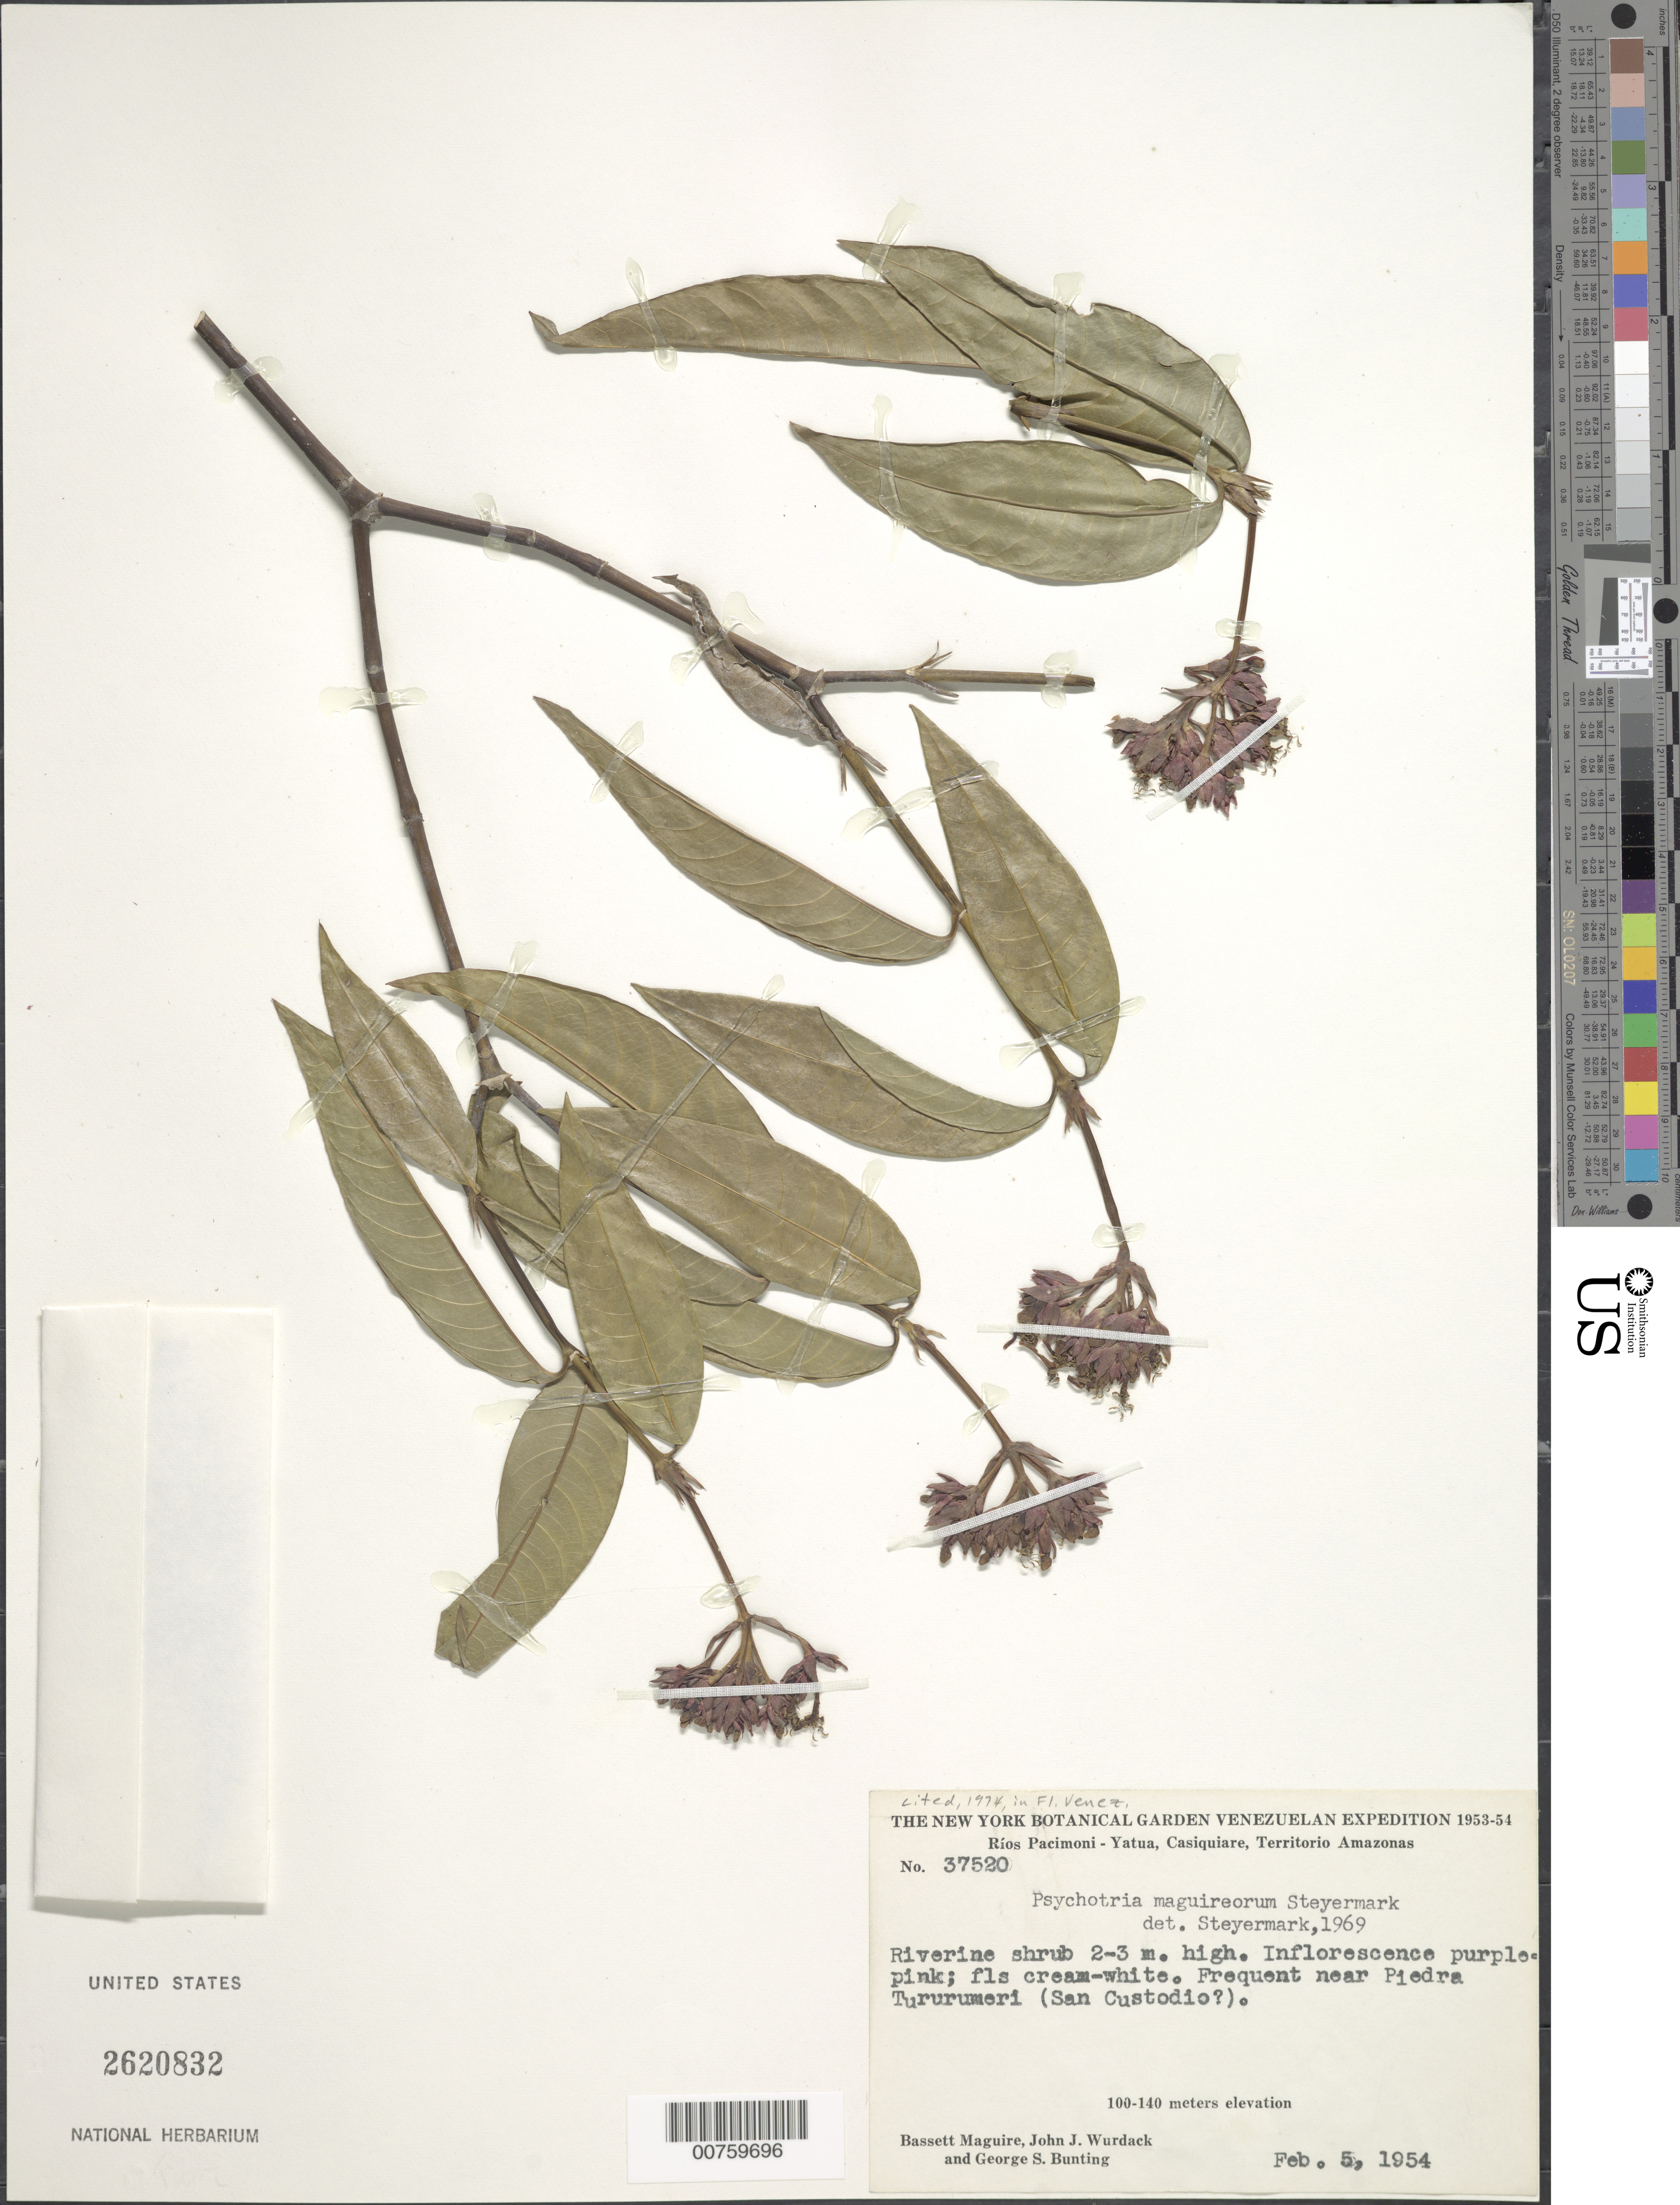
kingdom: Plantae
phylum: Tracheophyta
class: Magnoliopsida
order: Gentianales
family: Rubiaceae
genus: Psychotria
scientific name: Psychotria maguireorum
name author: Steyerm.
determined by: Steyermark, Julian A., (VEN)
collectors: B. Maguire, J. J. Wurdack & G. S. Bunting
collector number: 37520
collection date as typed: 5-Feb-54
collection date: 1954-02-05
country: Venezuela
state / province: Amazonas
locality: Piedra Tururumeri (San Custodio?), Ríos Pacimoni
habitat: Riverine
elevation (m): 100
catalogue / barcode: US 2620832